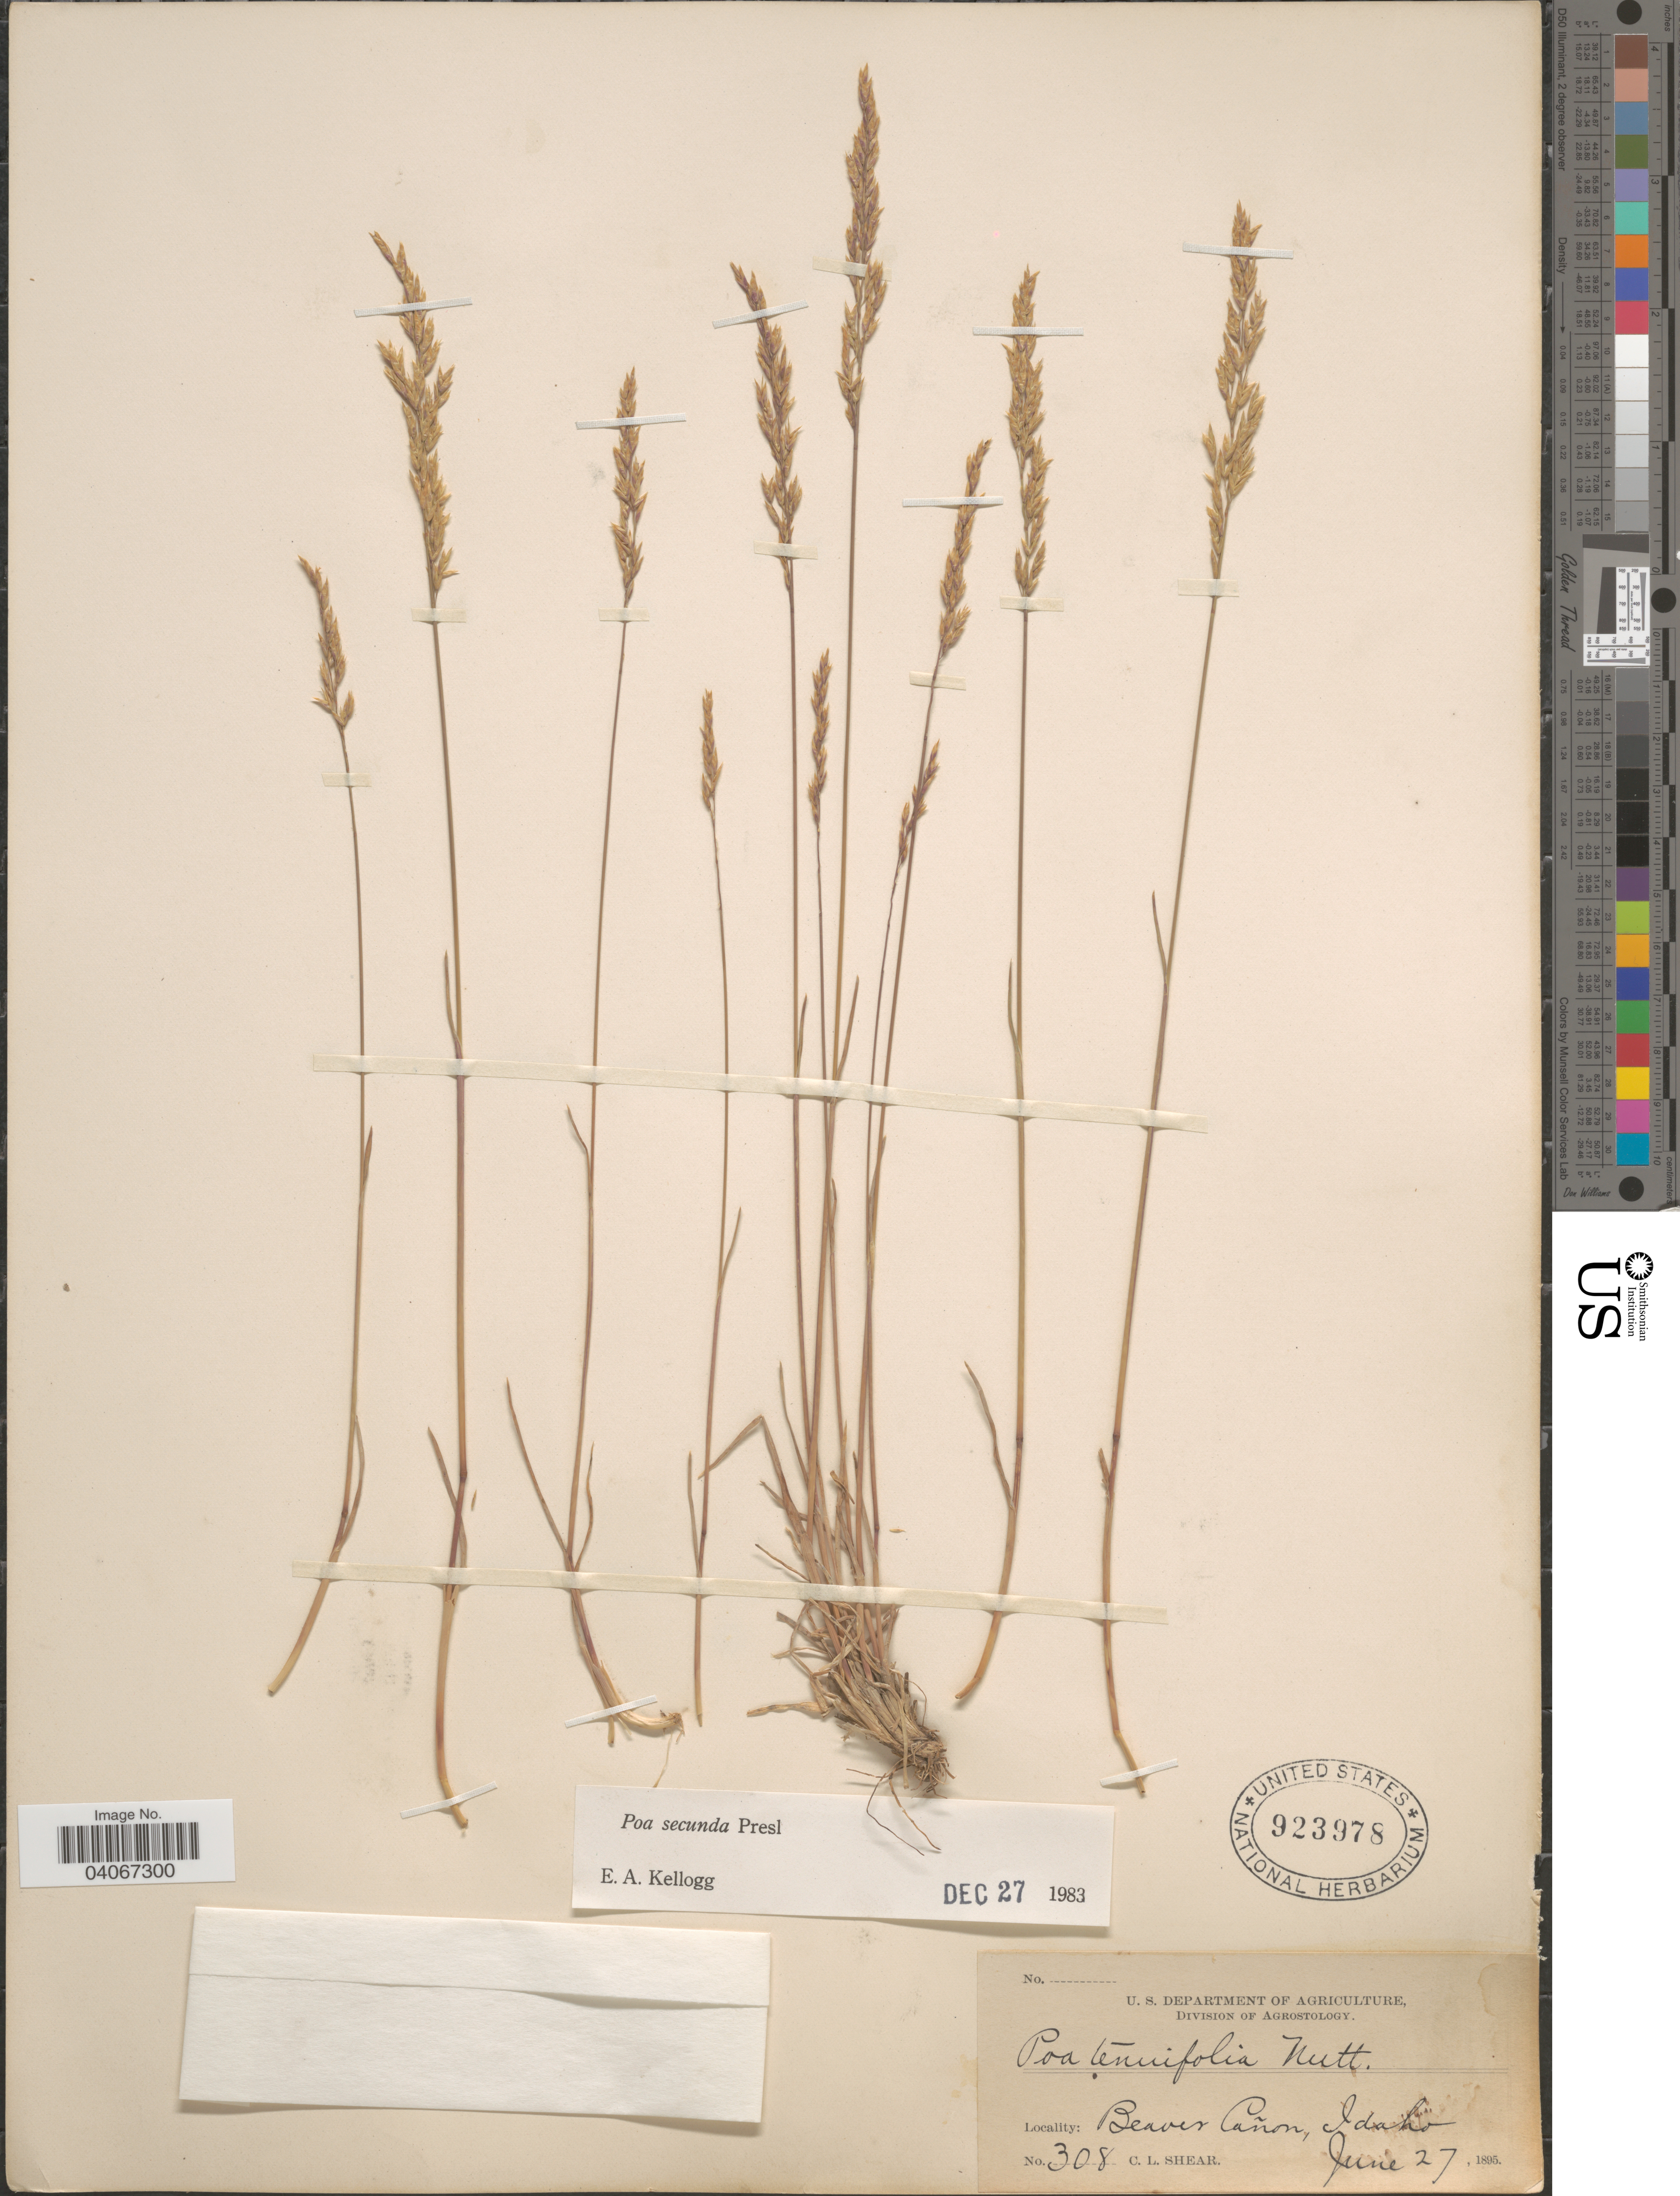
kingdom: Plantae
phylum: Tracheophyta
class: Liliopsida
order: Poales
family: Poaceae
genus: Poa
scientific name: Poa secunda subsp. secunda var. secunda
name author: J. Presl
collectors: C. L. Shear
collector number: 308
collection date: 1895-06-27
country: United States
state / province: Idaho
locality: Beaver Cañon.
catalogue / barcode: US 923978